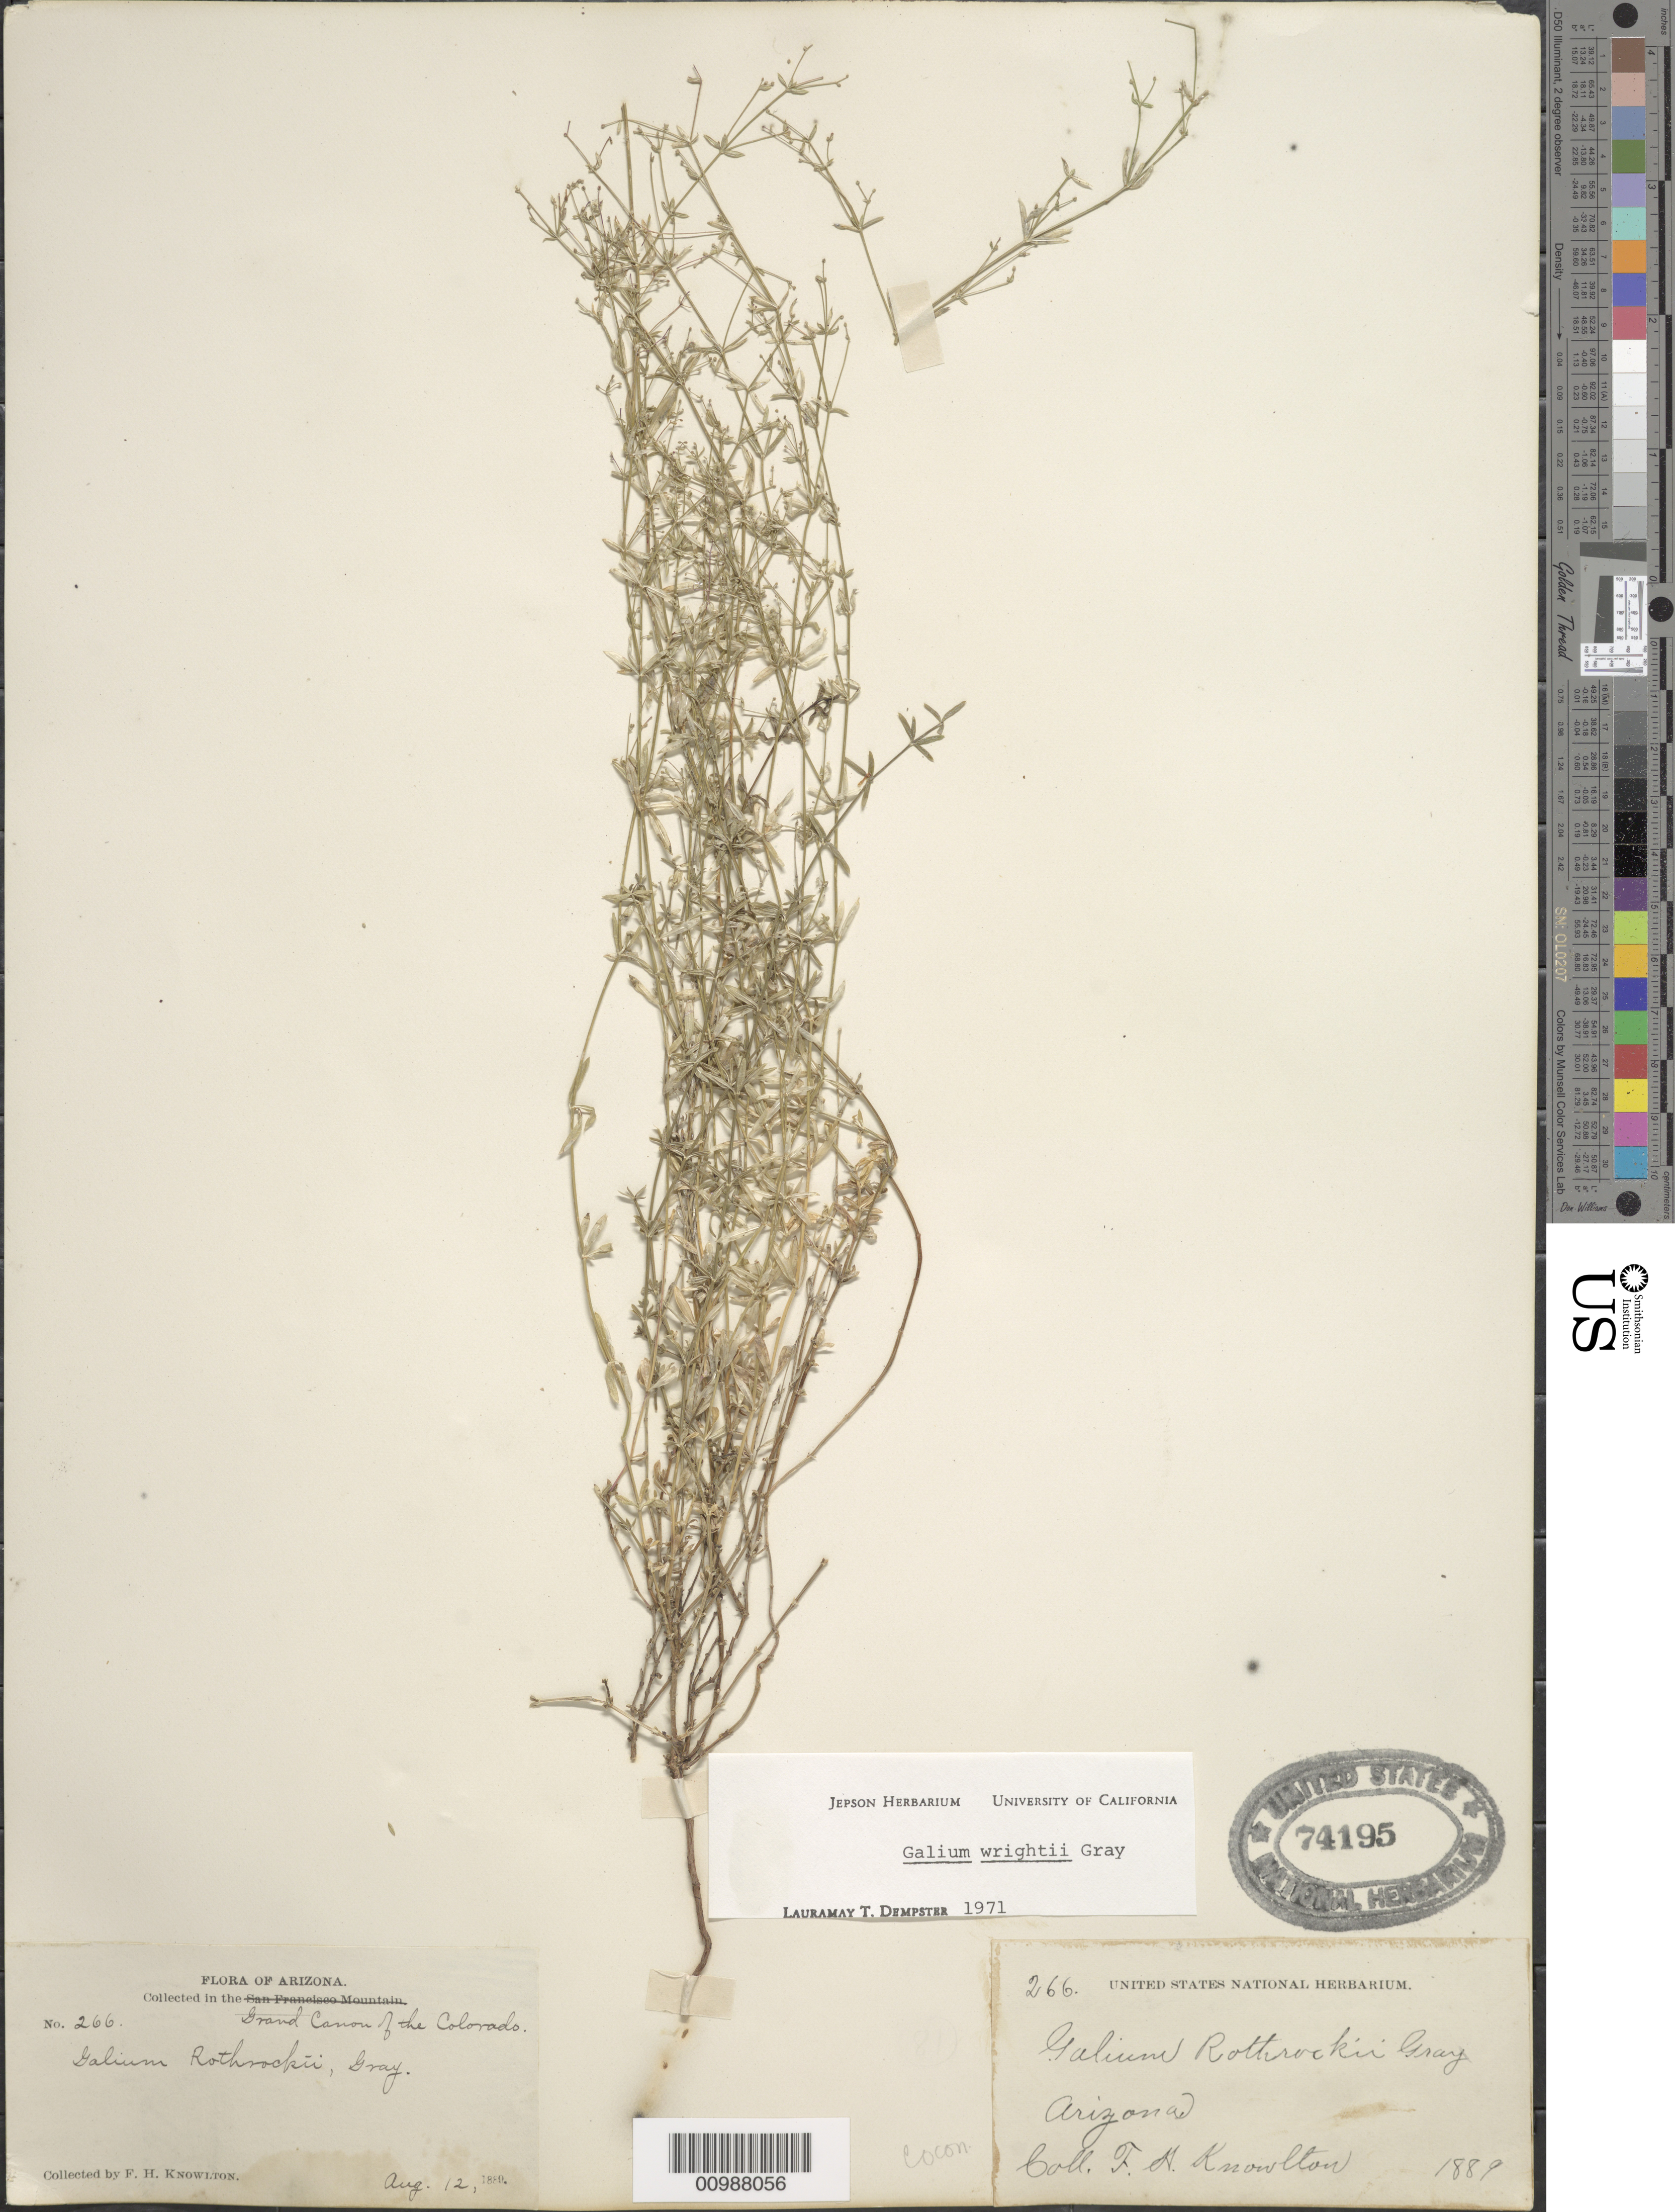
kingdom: Plantae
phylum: Tracheophyta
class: Magnoliopsida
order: Gentianales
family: Rubiaceae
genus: Galium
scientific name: Galium wrightii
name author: A. Gray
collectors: F. H. Knowlton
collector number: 266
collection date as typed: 12 Aug 1889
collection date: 1889-08-12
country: United States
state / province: Arizona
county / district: Coconino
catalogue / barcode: US 74195